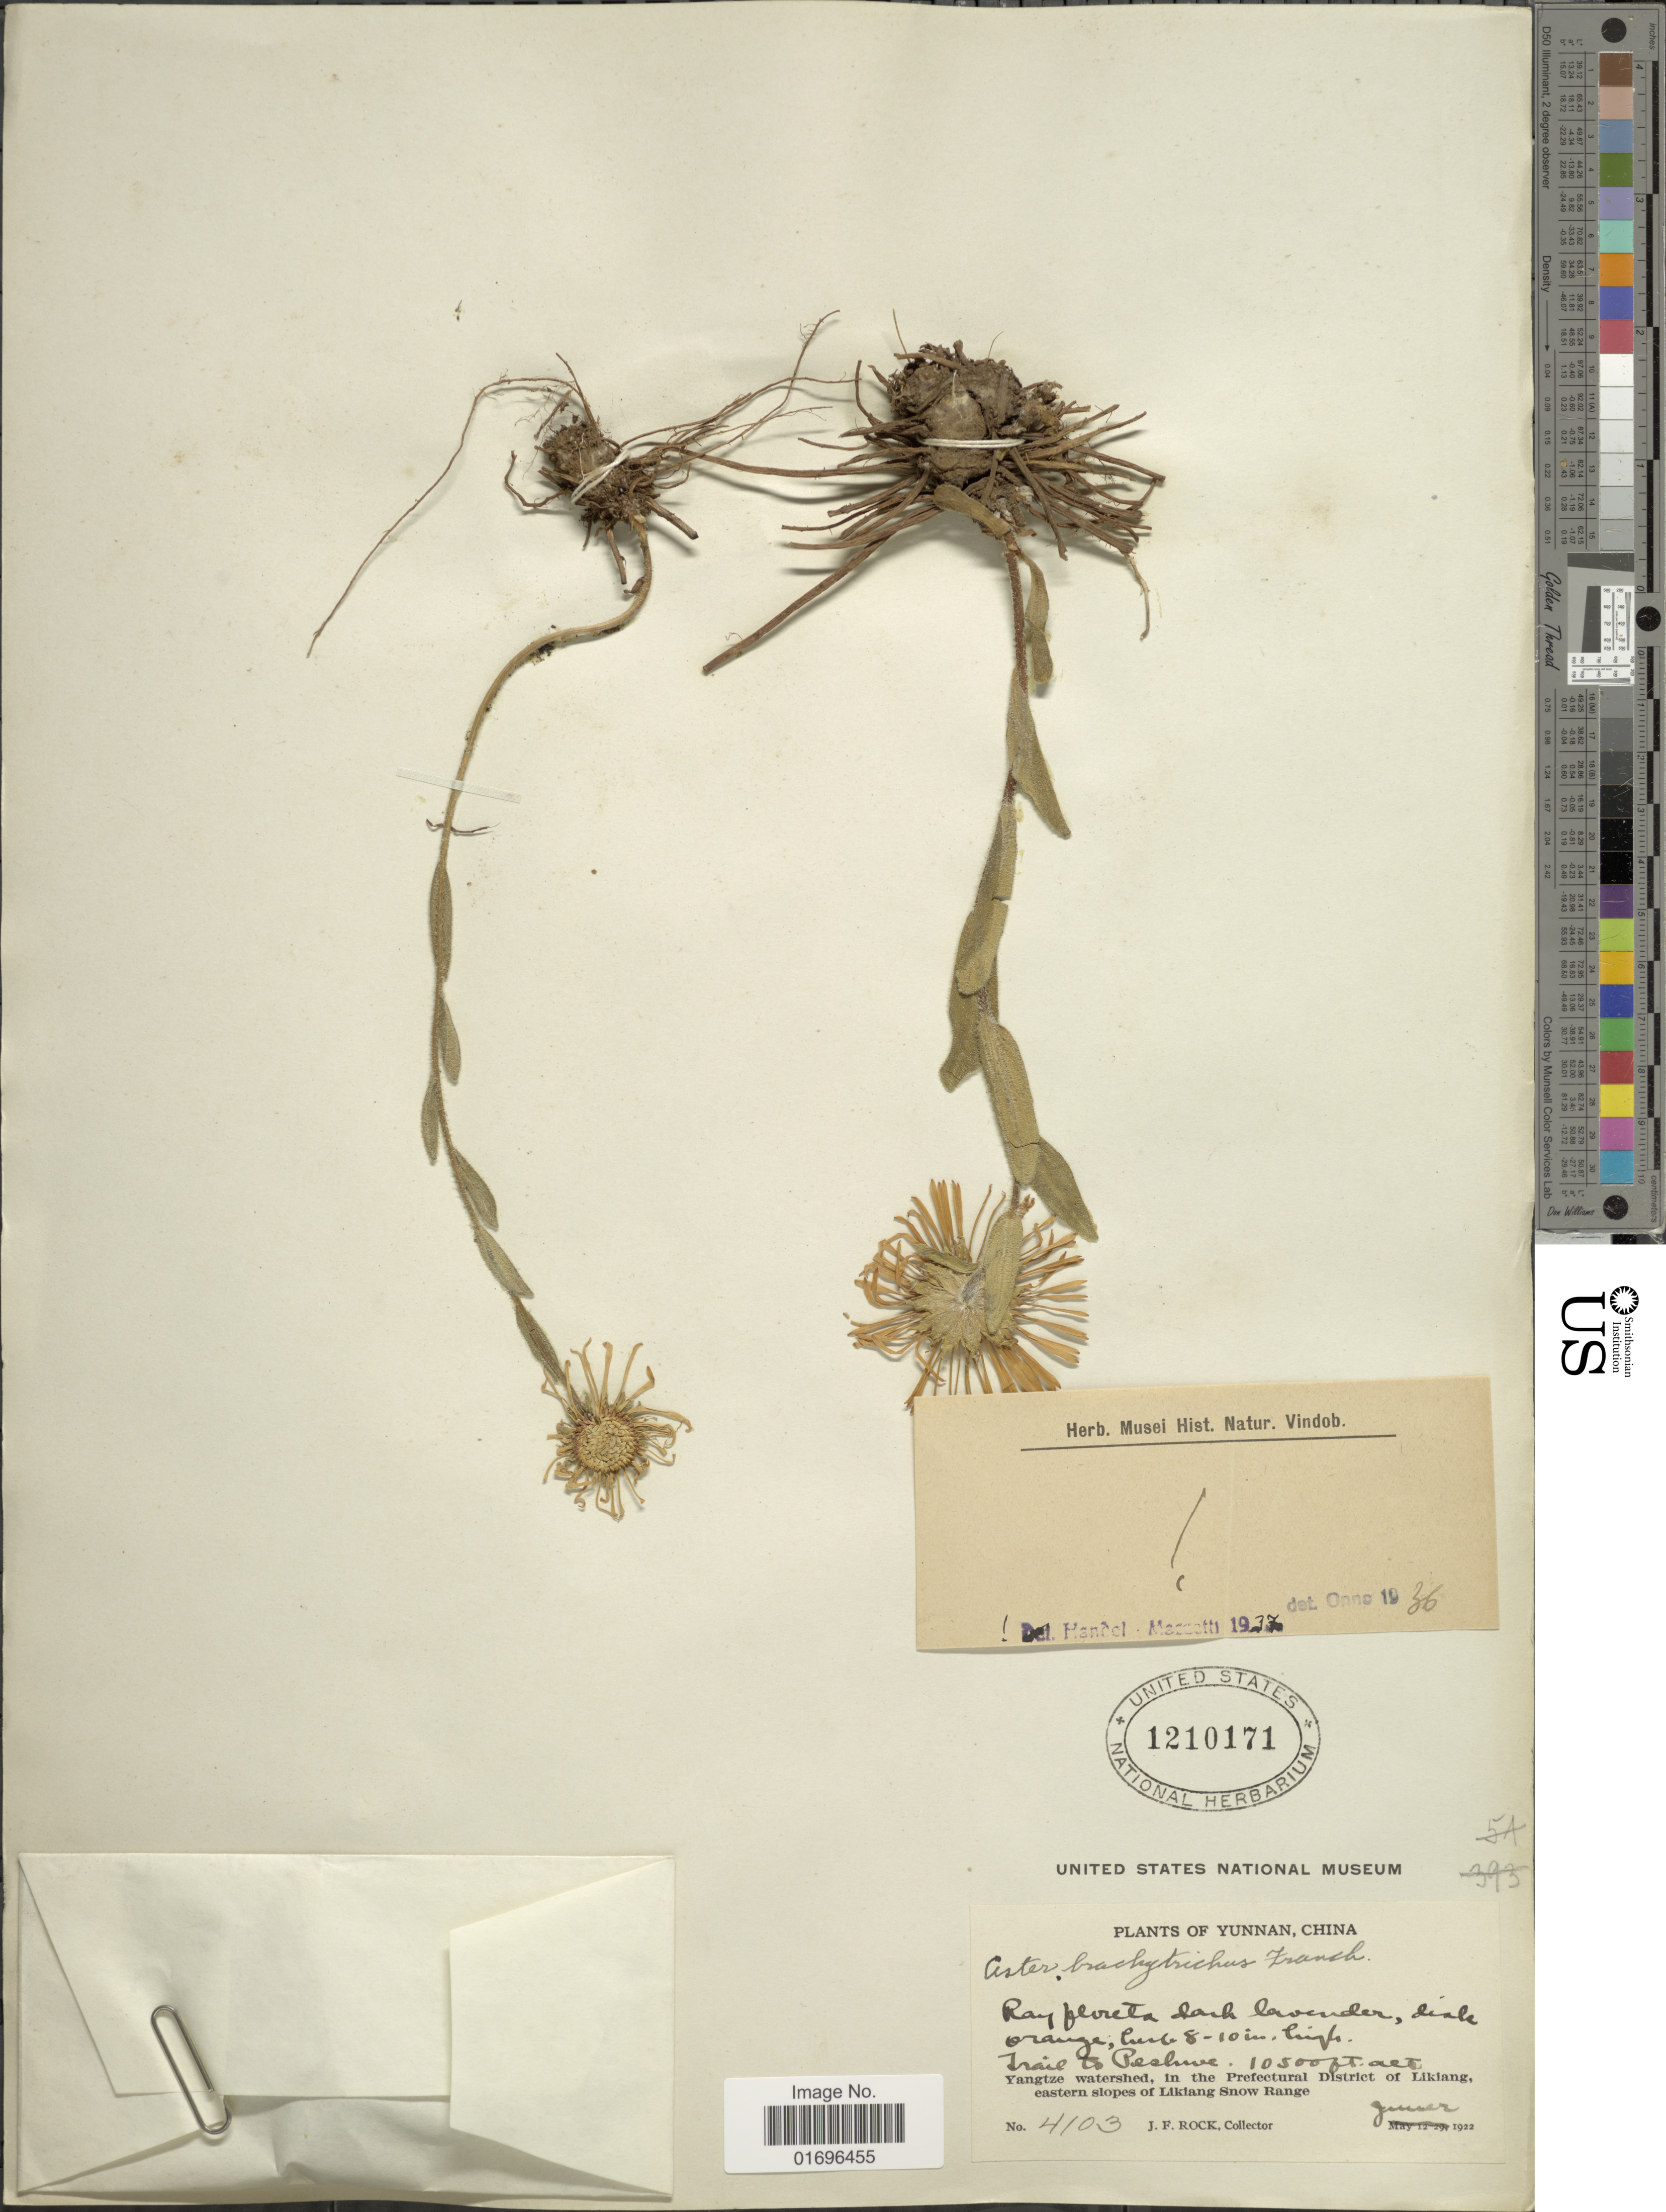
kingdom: Plantae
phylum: Tracheophyta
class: Magnoliopsida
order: Asterales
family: Asteraceae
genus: Aster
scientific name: Aster brachytrichus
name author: Franch.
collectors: J. Rock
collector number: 4103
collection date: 1922-06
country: China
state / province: Yunnan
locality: Trail to Pesluve. Yangtze watershed, in the Prefectural District of Likiang, eastern slopes of Likiang Snow Range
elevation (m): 3200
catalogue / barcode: US 1210171